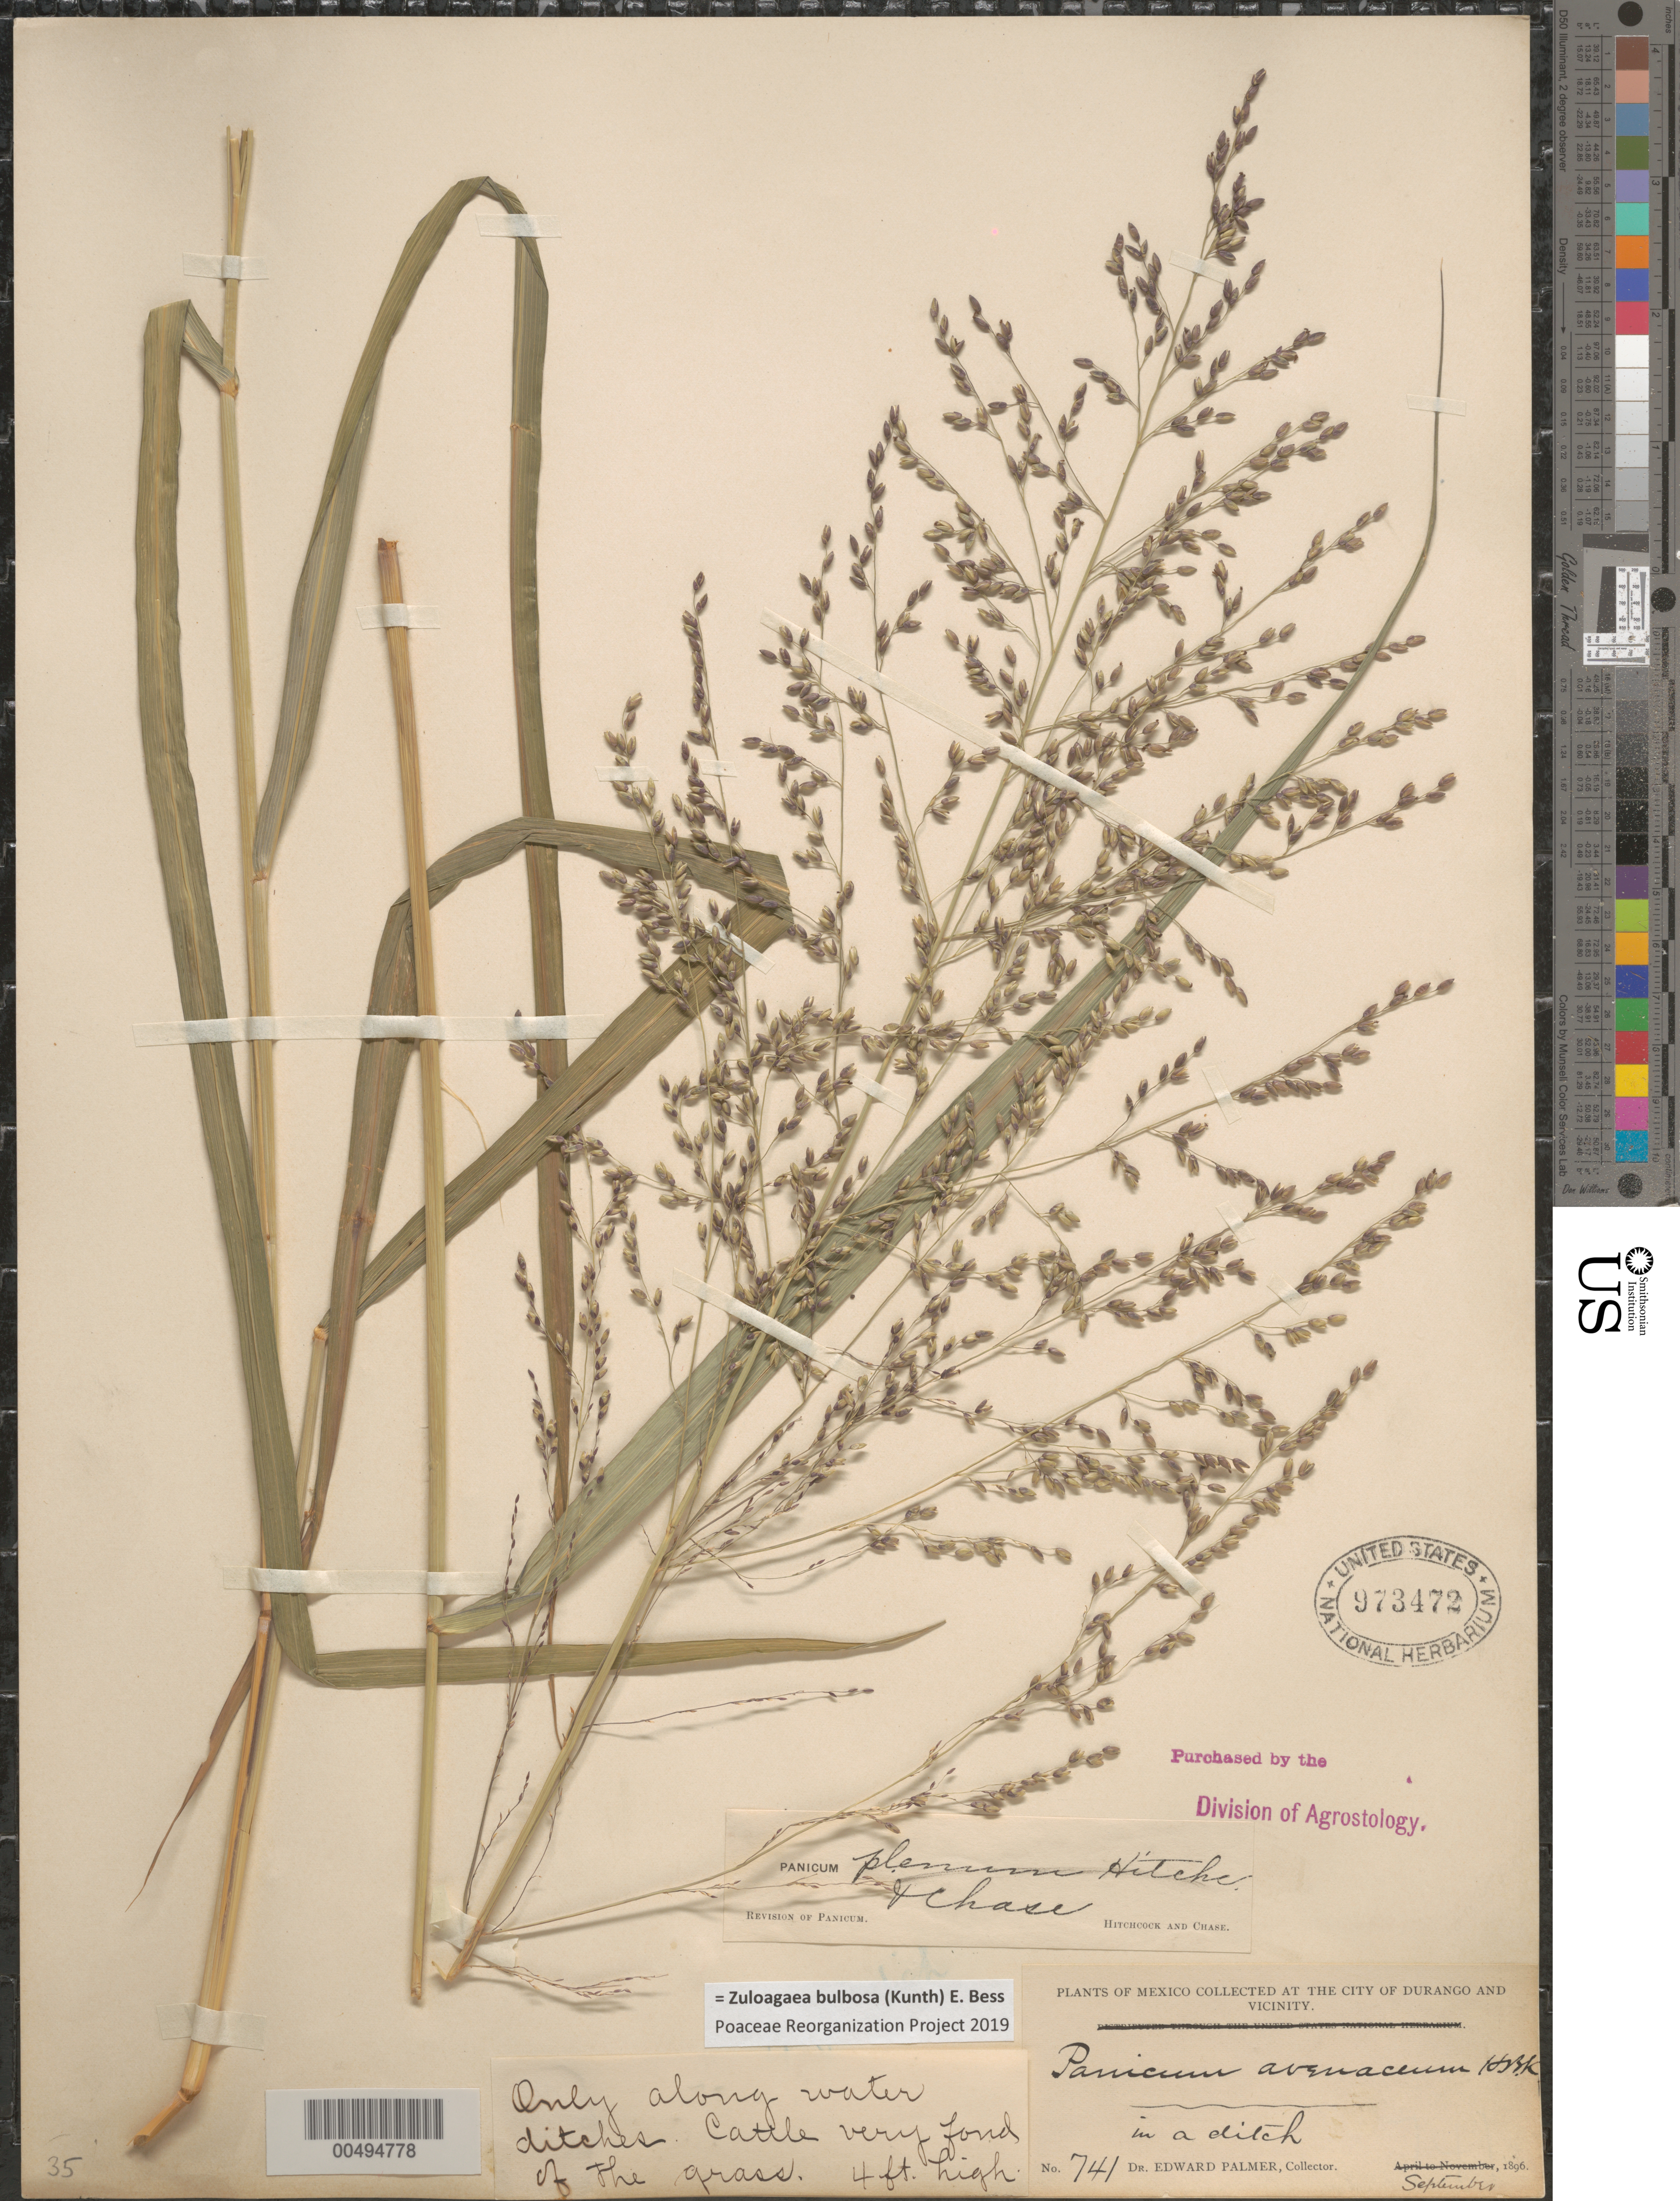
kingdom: Plantae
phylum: Tracheophyta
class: Liliopsida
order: Poales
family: Poaceae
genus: Panicum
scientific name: Panicum maximum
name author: Jacq.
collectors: E. Palmer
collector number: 741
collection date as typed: Sep 1896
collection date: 1896-09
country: Mexico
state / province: Durango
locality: At the city of Durango & vicinity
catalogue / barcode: US 973472